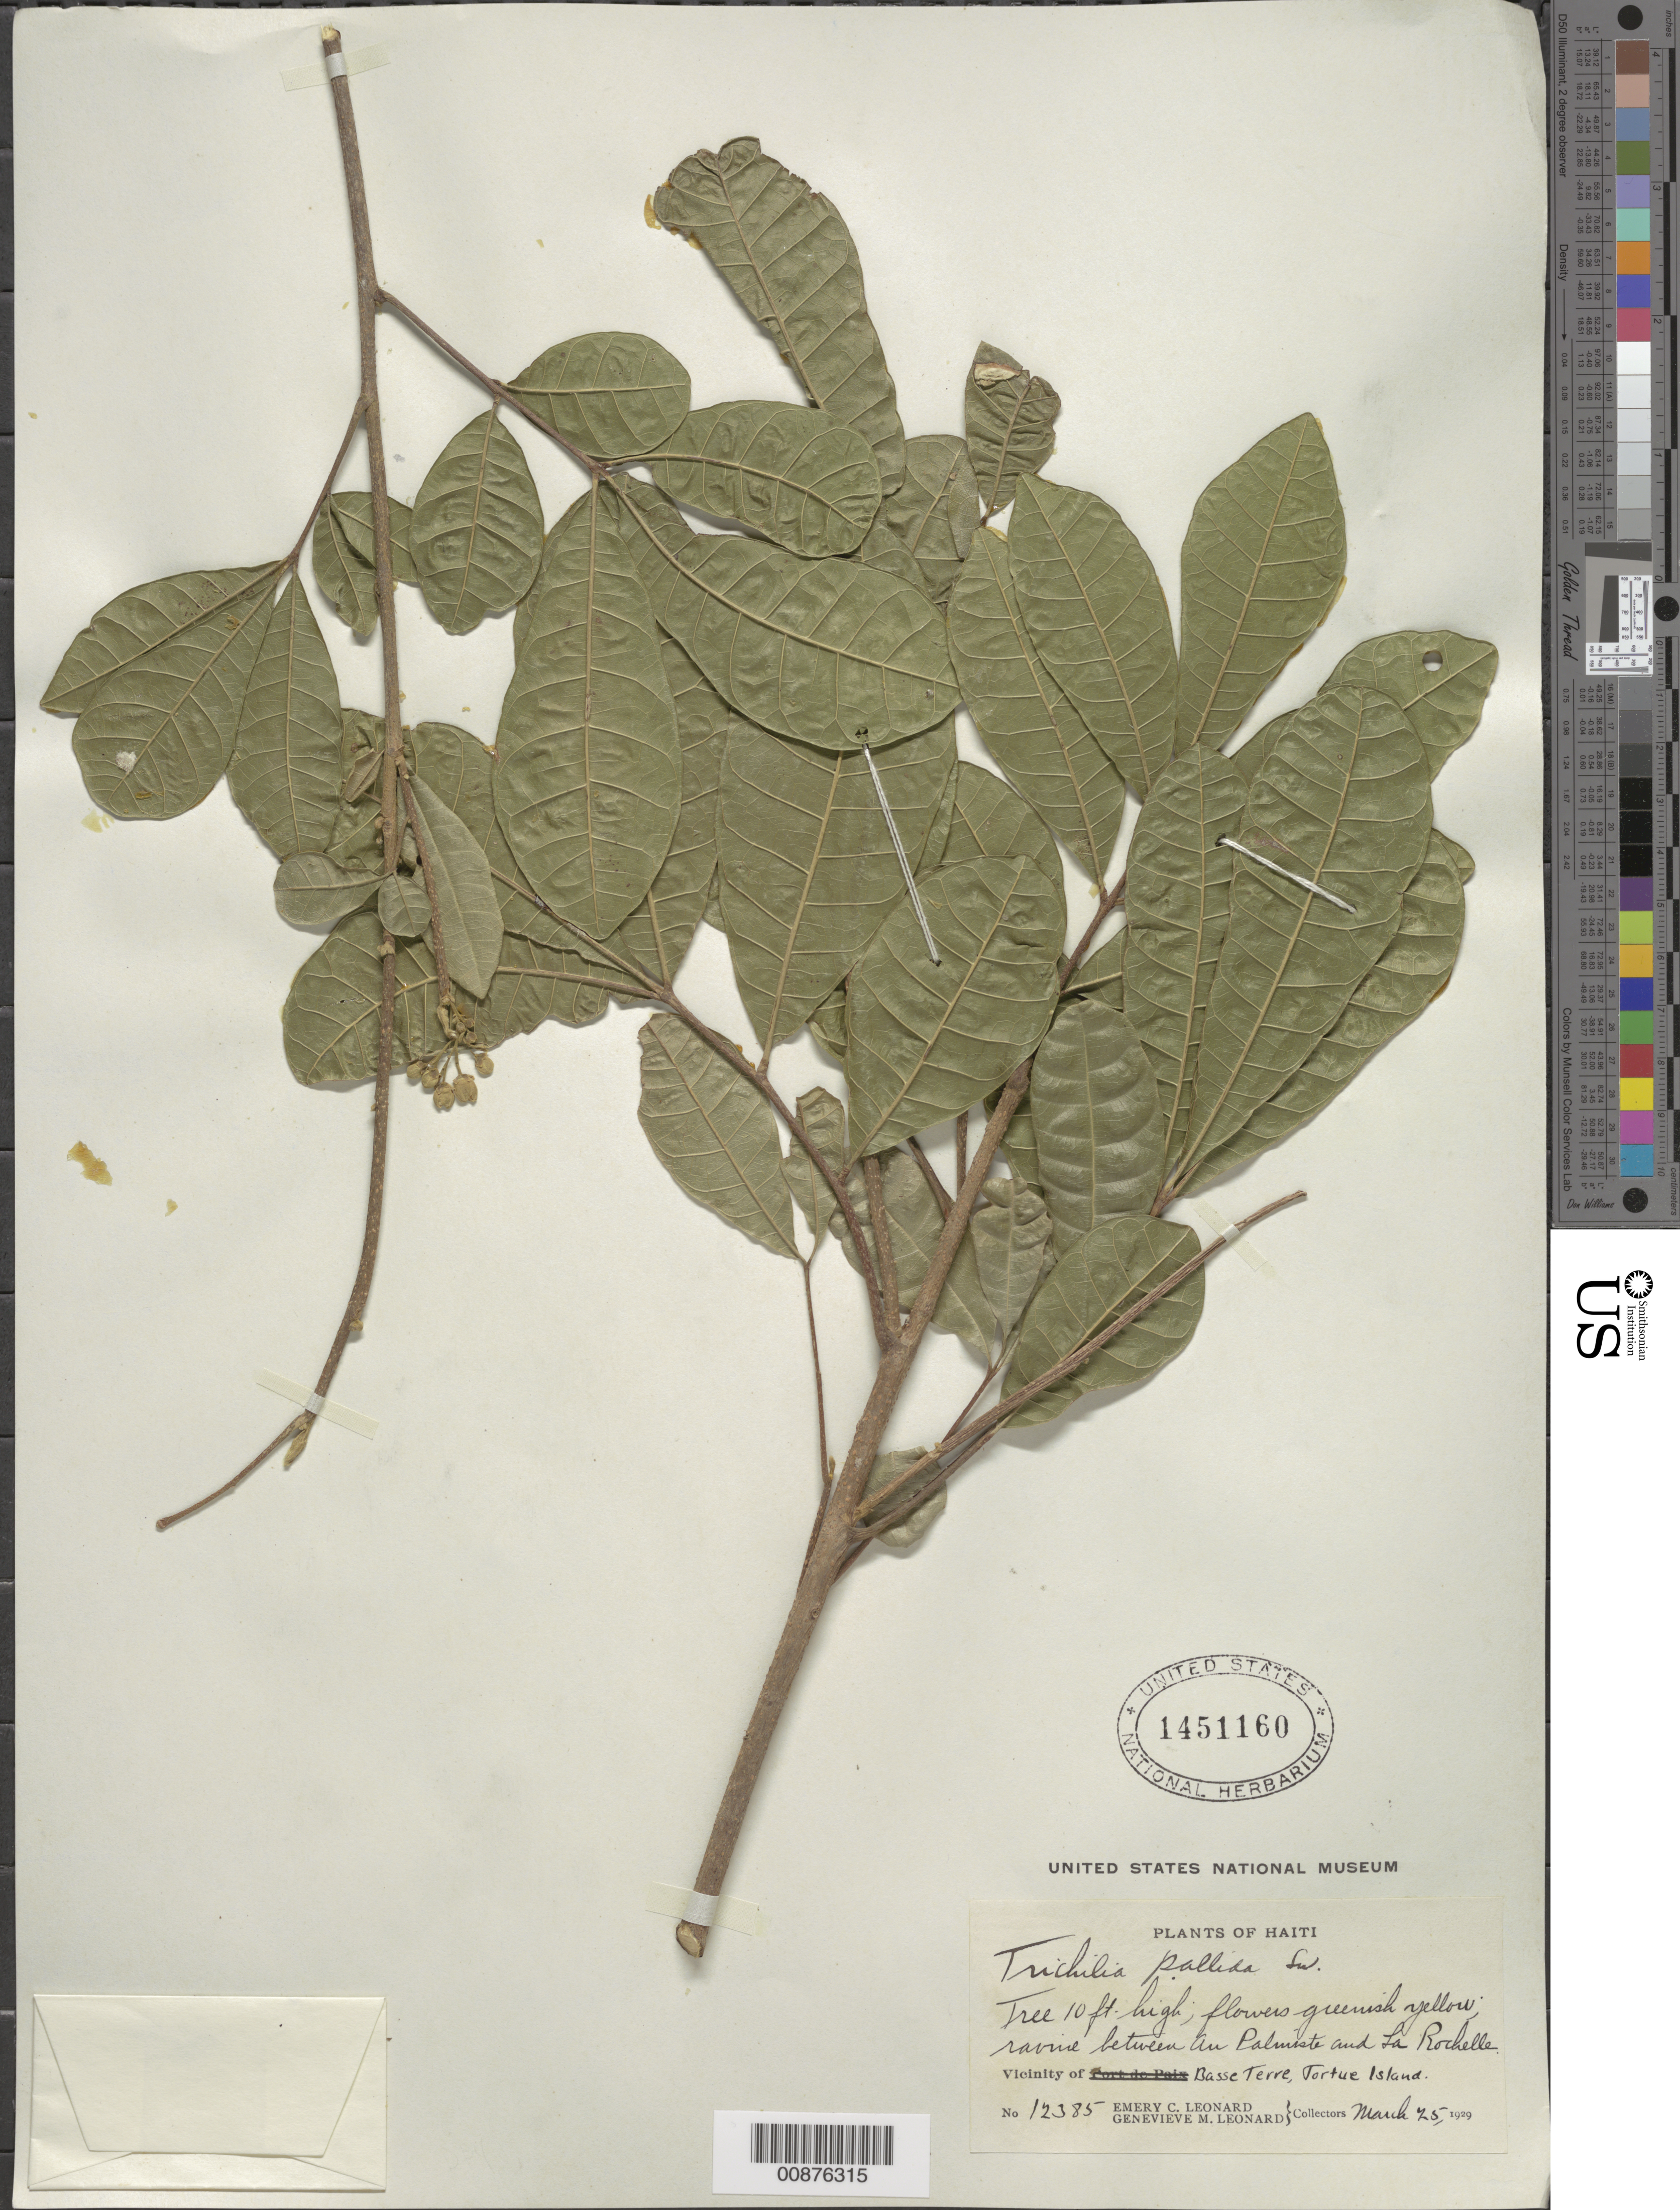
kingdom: Plantae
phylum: Tracheophyta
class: Magnoliopsida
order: Sapindales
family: Meliaceae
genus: Trichilia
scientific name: Trichilia pallida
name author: Sw.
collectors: E. C. Leonard & G. M. Leonard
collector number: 12385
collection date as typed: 25 Mar 1929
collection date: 1929-03-25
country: Haiti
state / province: Nord-Ouest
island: Île de la Tortue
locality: Vicinity of Basse Terre, between Au Paliniste and La Rochelle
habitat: Ravine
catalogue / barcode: US 1451160